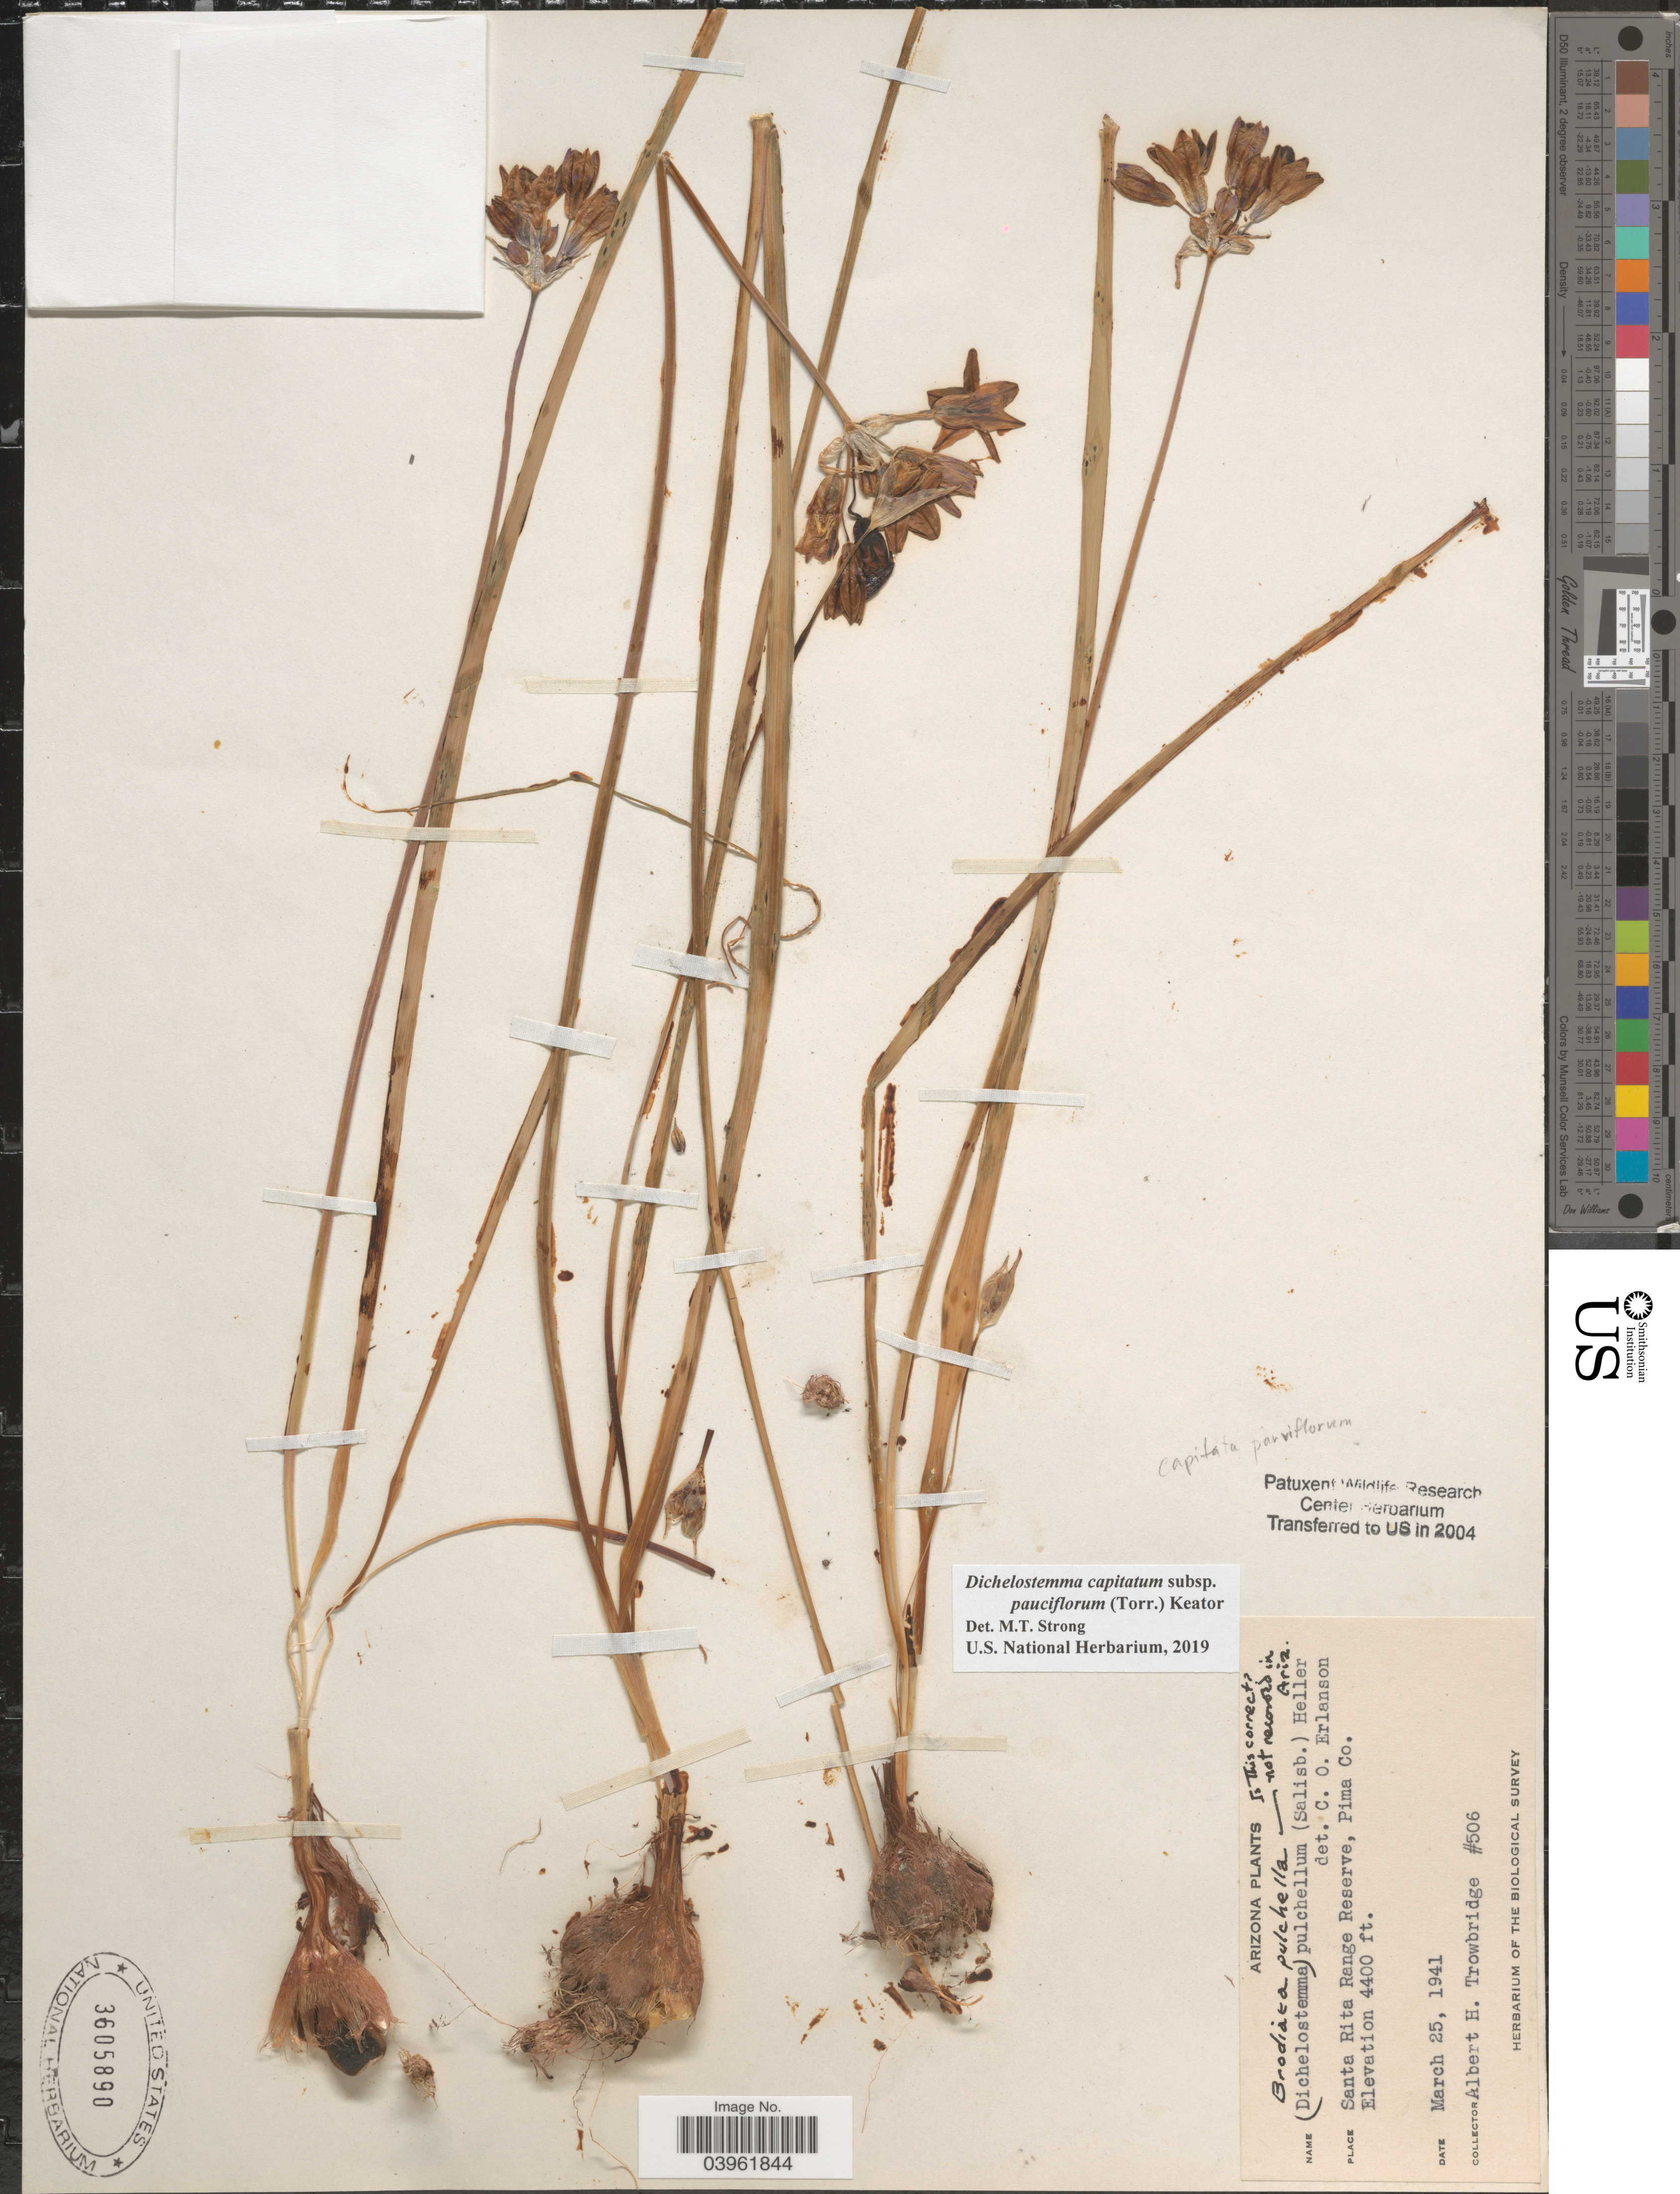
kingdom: Plantae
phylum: Tracheophyta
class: Liliopsida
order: Asparagales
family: Asparagaceae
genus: Dichelostemma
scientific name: Dichelostemma capitatum subsp. pauciflorum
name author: (Torr.) Keator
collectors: A. H. Trowbridge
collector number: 506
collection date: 1941-03-25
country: United States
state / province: Arizona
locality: Santa Rita Range Reserve, Pima Co.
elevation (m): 1341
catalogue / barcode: US 3605890